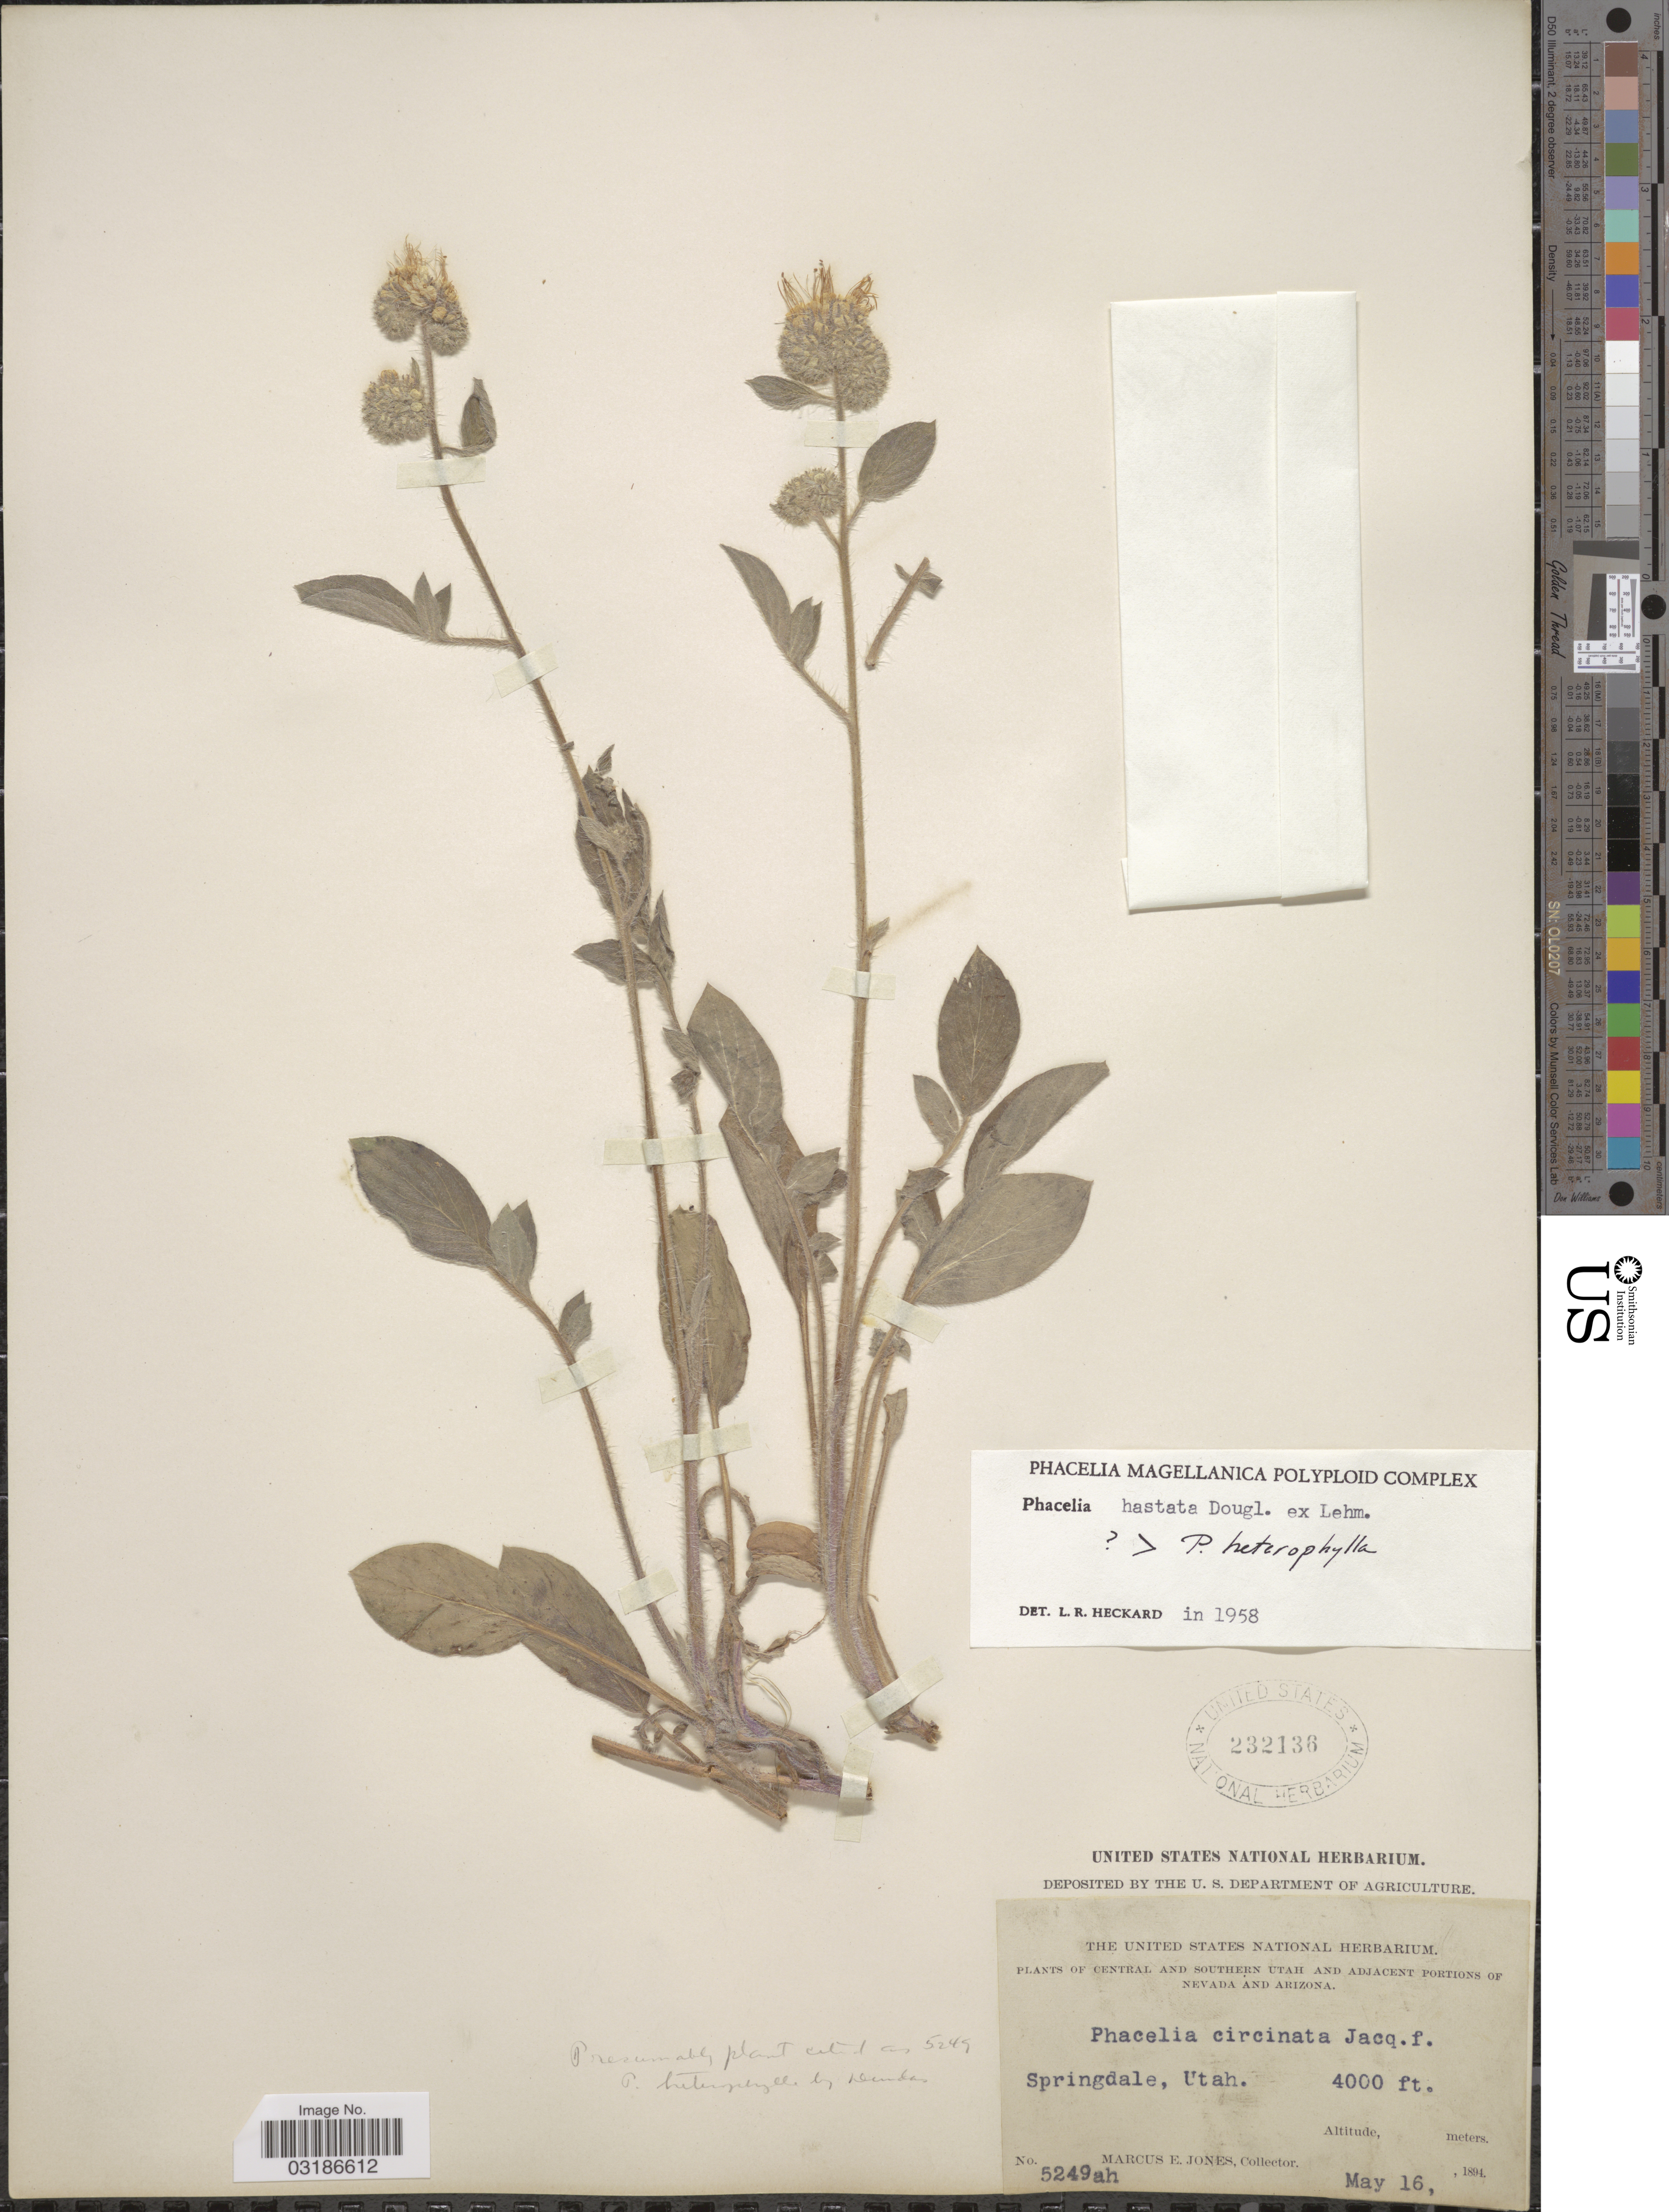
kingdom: Plantae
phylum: Tracheophyta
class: Magnoliopsida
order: Boraginales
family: Hydrophyllaceae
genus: Phacelia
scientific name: Phacelia hastata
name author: Douglas ex Lehm.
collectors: M. E. Jones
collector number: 5249ah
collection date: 1894-05-16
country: United States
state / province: Utah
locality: Central and Southern Utah, Springdale, Utah.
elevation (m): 1219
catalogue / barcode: US 232136